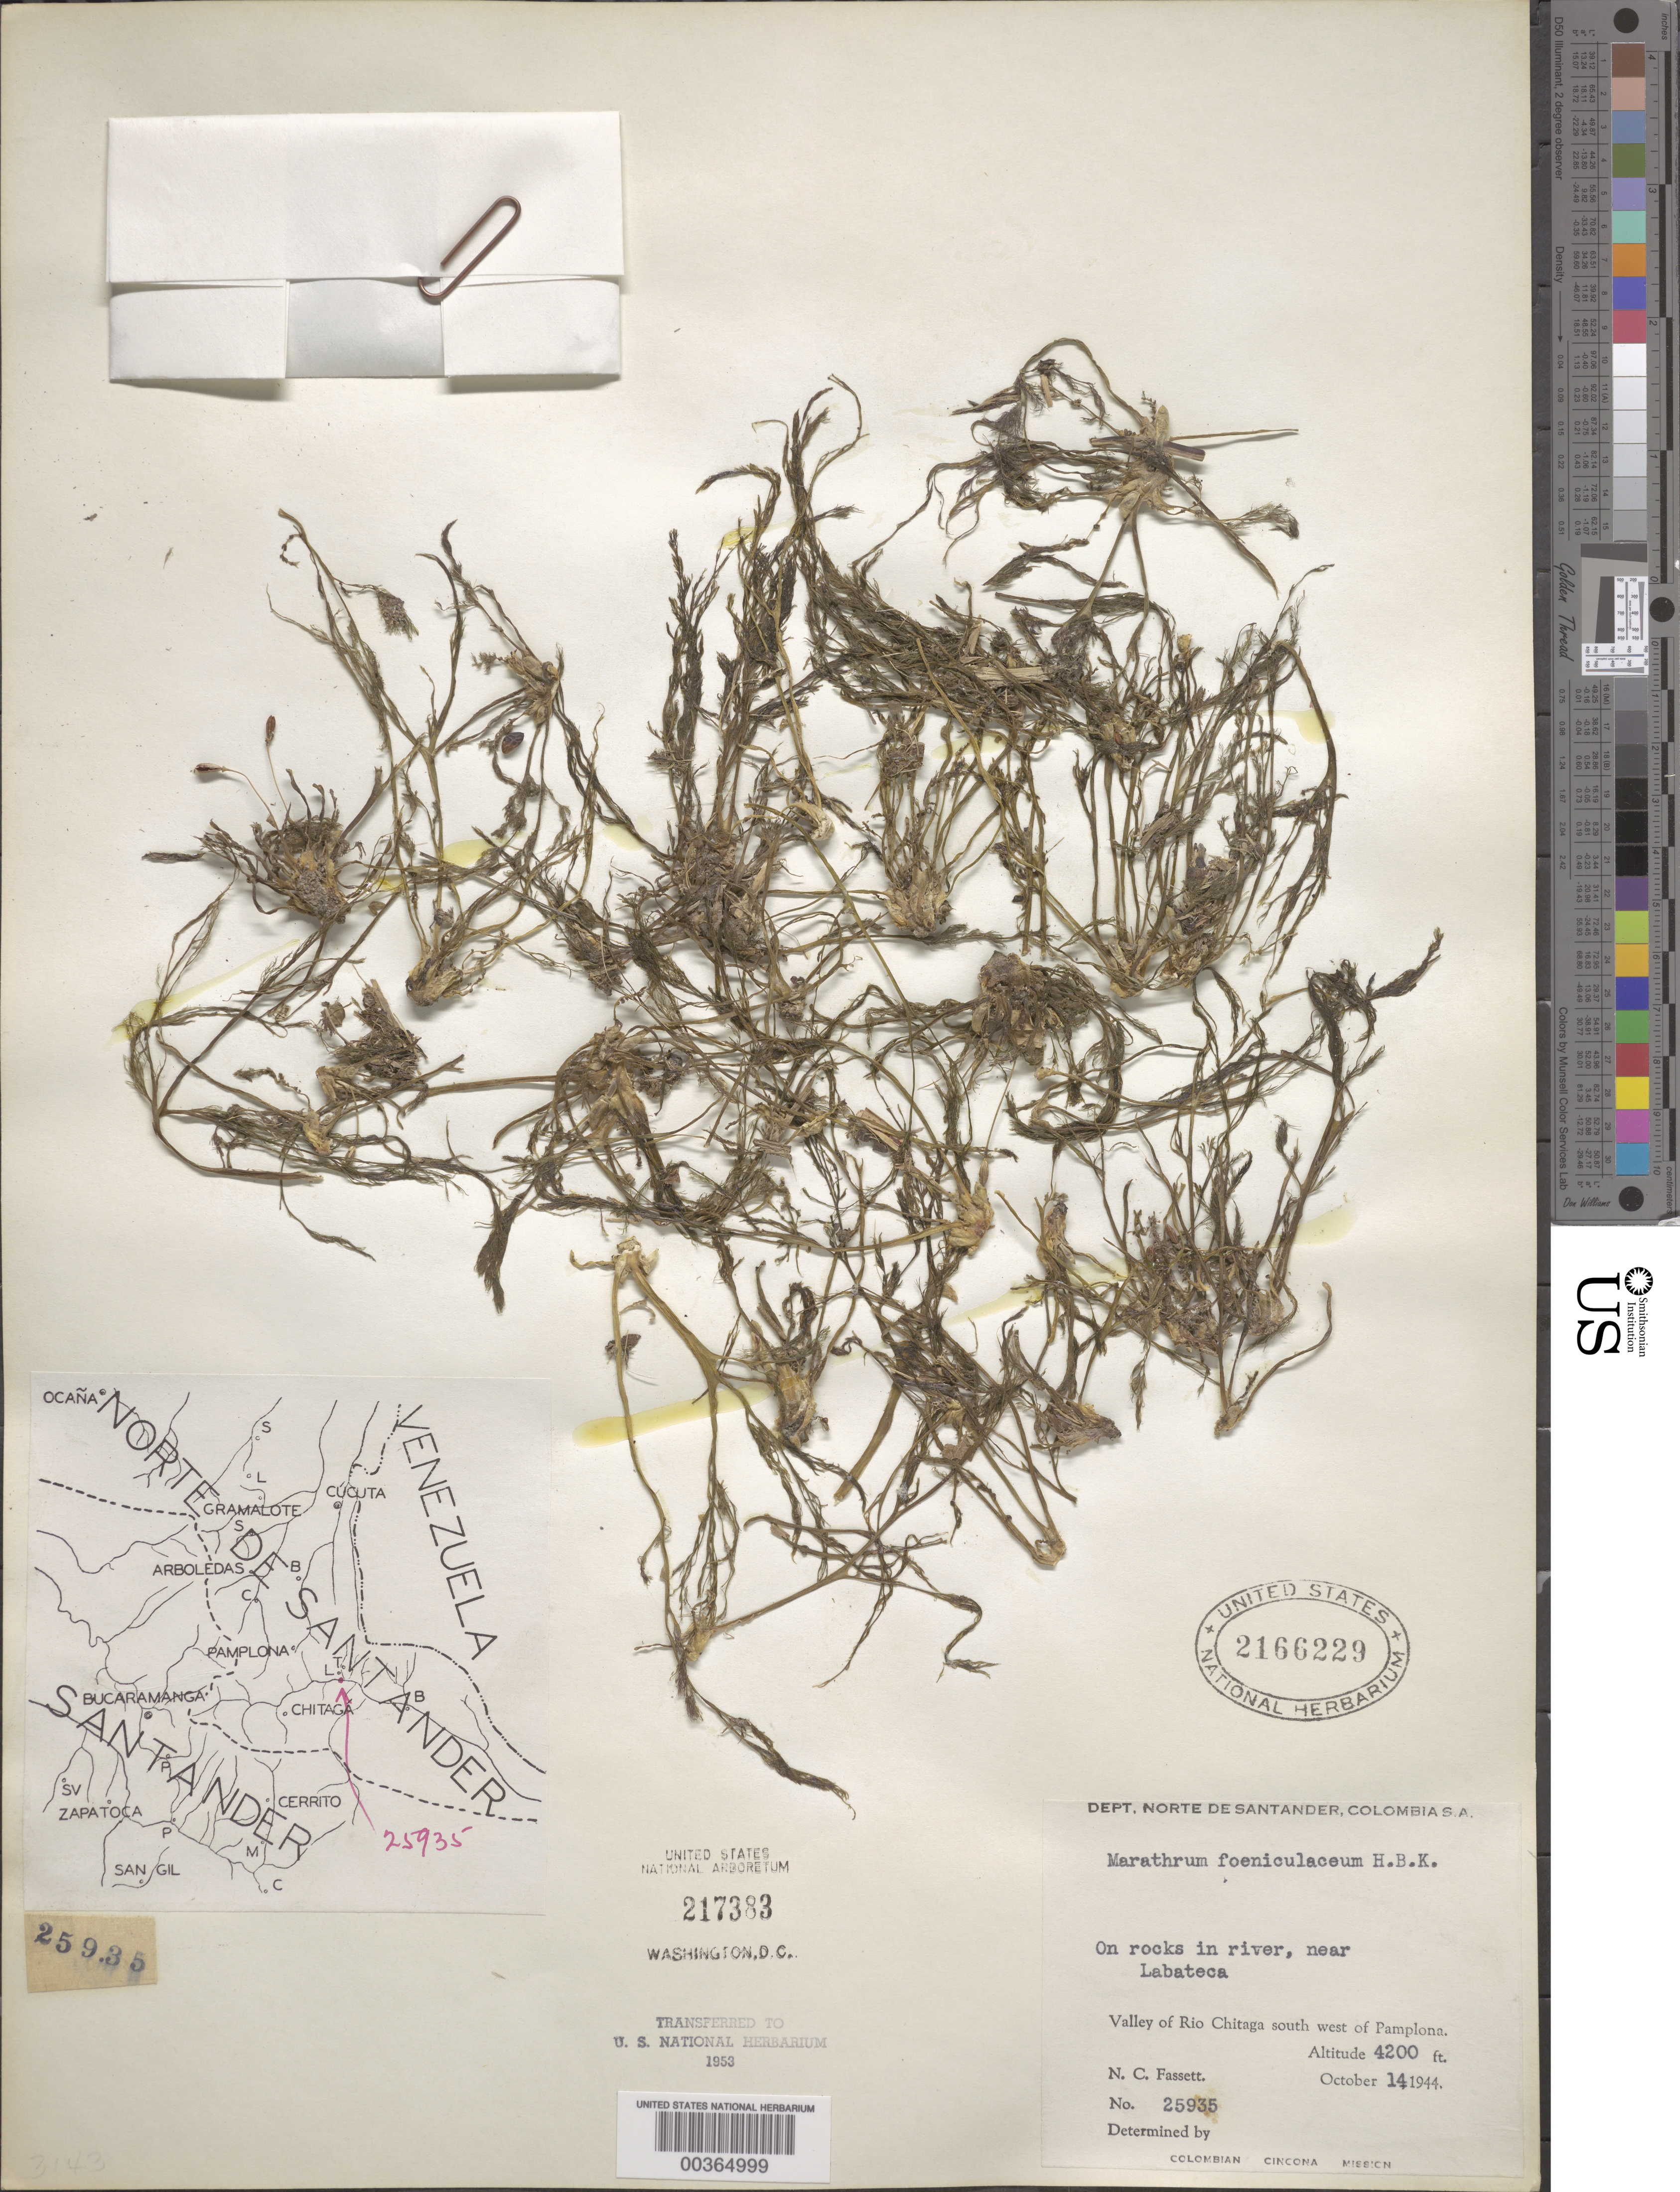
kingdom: Plantae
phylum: Tracheophyta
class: Magnoliopsida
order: Malpighiales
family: Podostemaceae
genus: Marathrum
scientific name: Marathrum foeniculaceum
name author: Bonpl.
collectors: N. C. Fassett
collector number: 25935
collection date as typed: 14 Oct 1944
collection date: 1944-10-14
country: Colombia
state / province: Norte de Santander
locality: Valley of Rio Chitaga, SW of Pamplona, near Labataca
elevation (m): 1280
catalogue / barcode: US 2166229